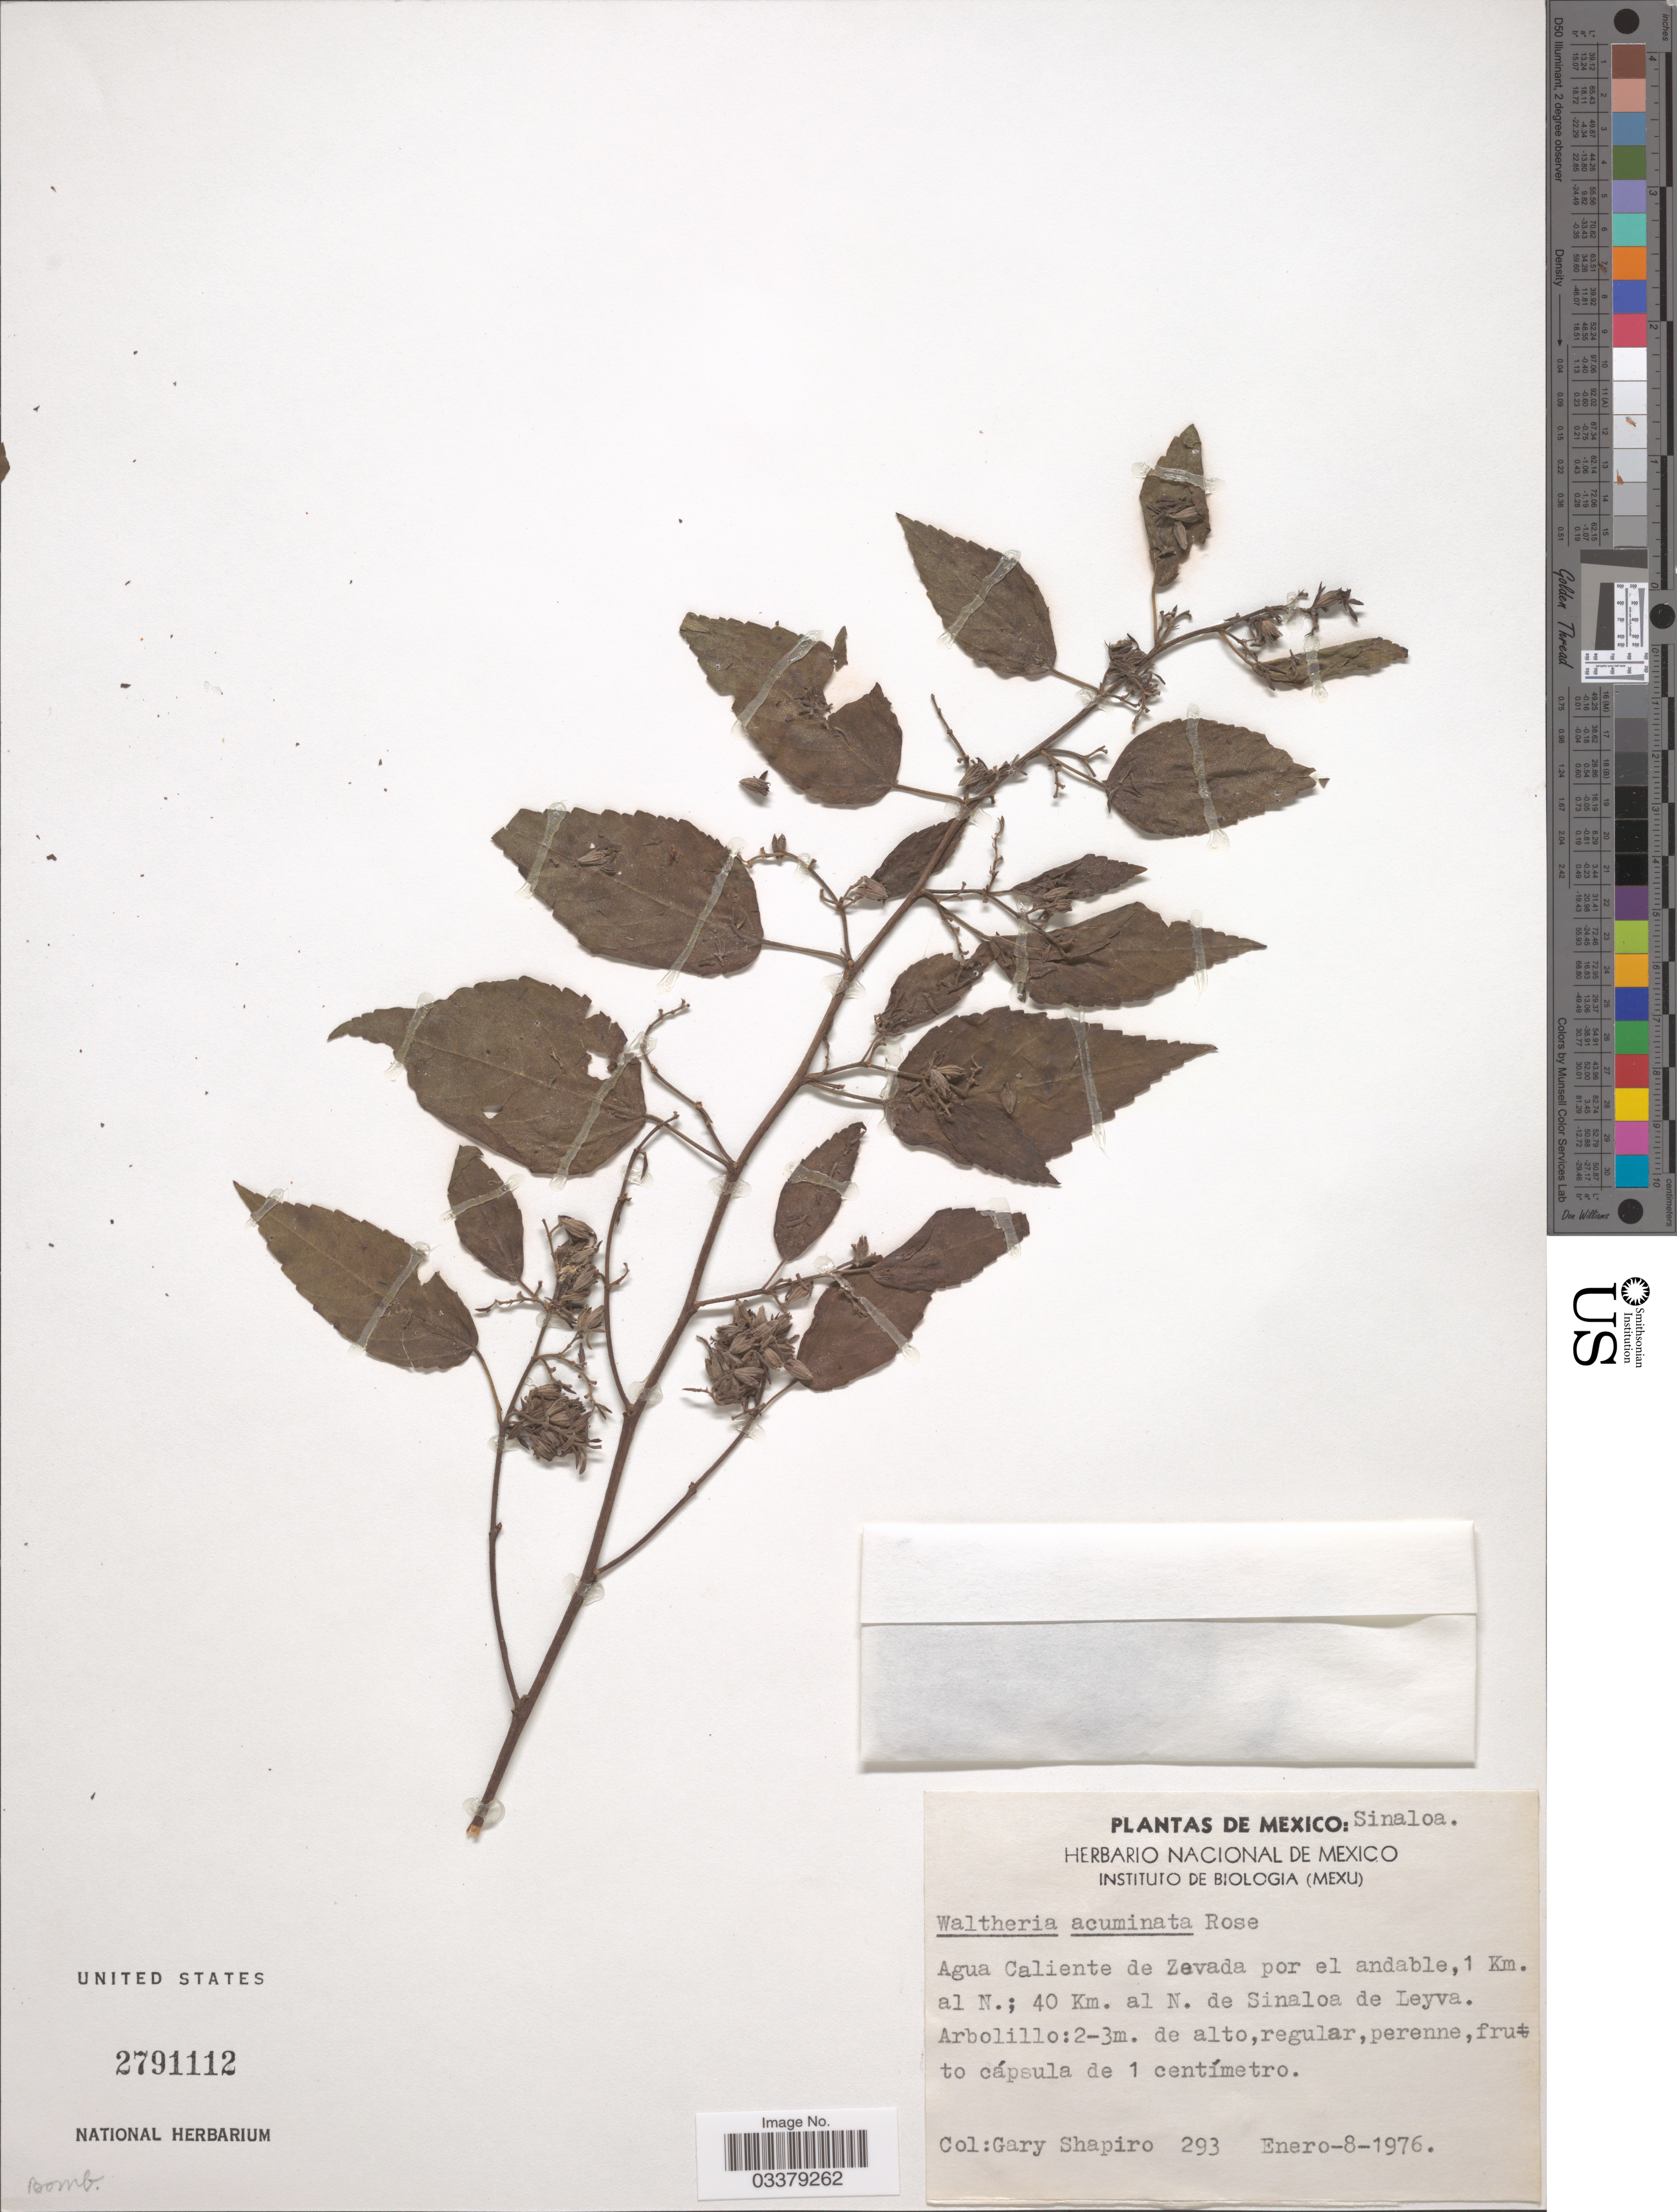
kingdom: Plantae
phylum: Tracheophyta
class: Magnoliopsida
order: Malvales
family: Malvaceae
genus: Waltheria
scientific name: Waltheria acuminata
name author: Rose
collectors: G. Shapiro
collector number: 293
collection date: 1976-01-08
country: Mexico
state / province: Sinaloa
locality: Agua Caliente de Zevada por el andable, 1 Km. al N.; 40 Km. al N. de Sinaloa de Leyva.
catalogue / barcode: US 2791112